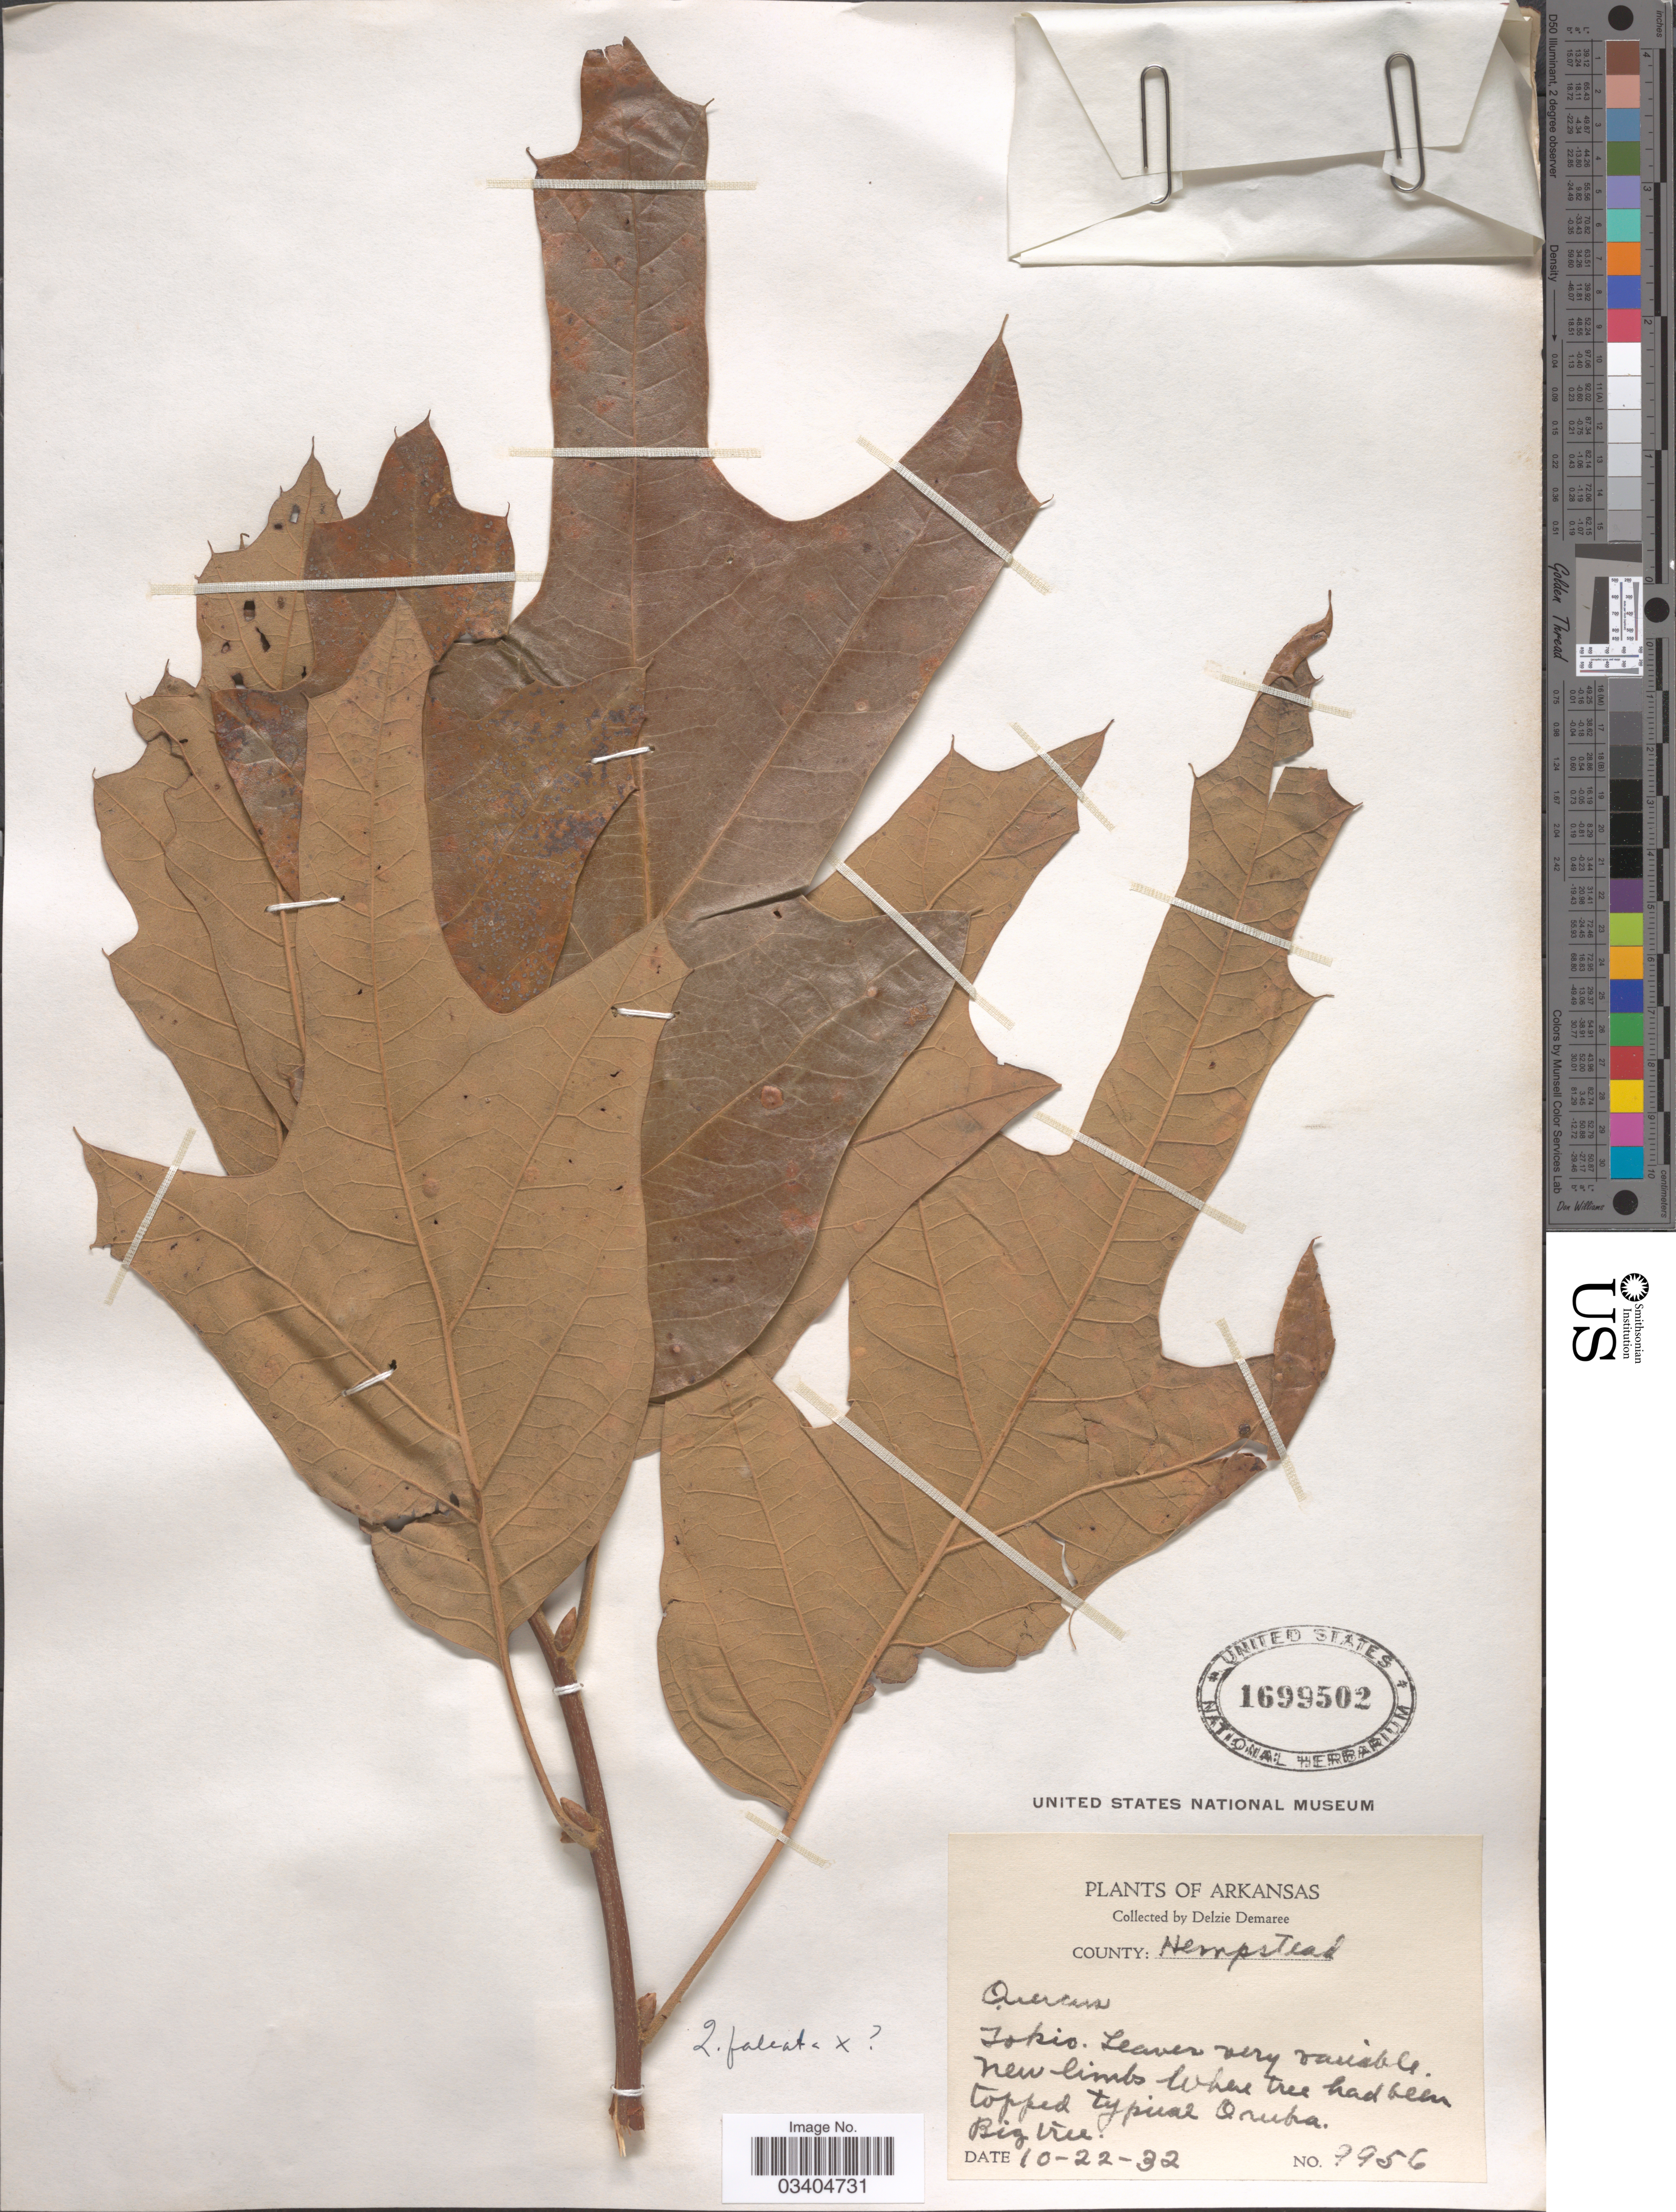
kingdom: Plantae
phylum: Tracheophyta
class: Magnoliopsida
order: Fagales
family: Fagaceae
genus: Quercus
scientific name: Quercus falcata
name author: Michx.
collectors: D. Demaree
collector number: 7956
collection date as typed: Transcribed d/m/y: 22/10/32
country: United States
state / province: Arkansas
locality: County: Hempstead. Tokio.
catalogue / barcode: US 1699502